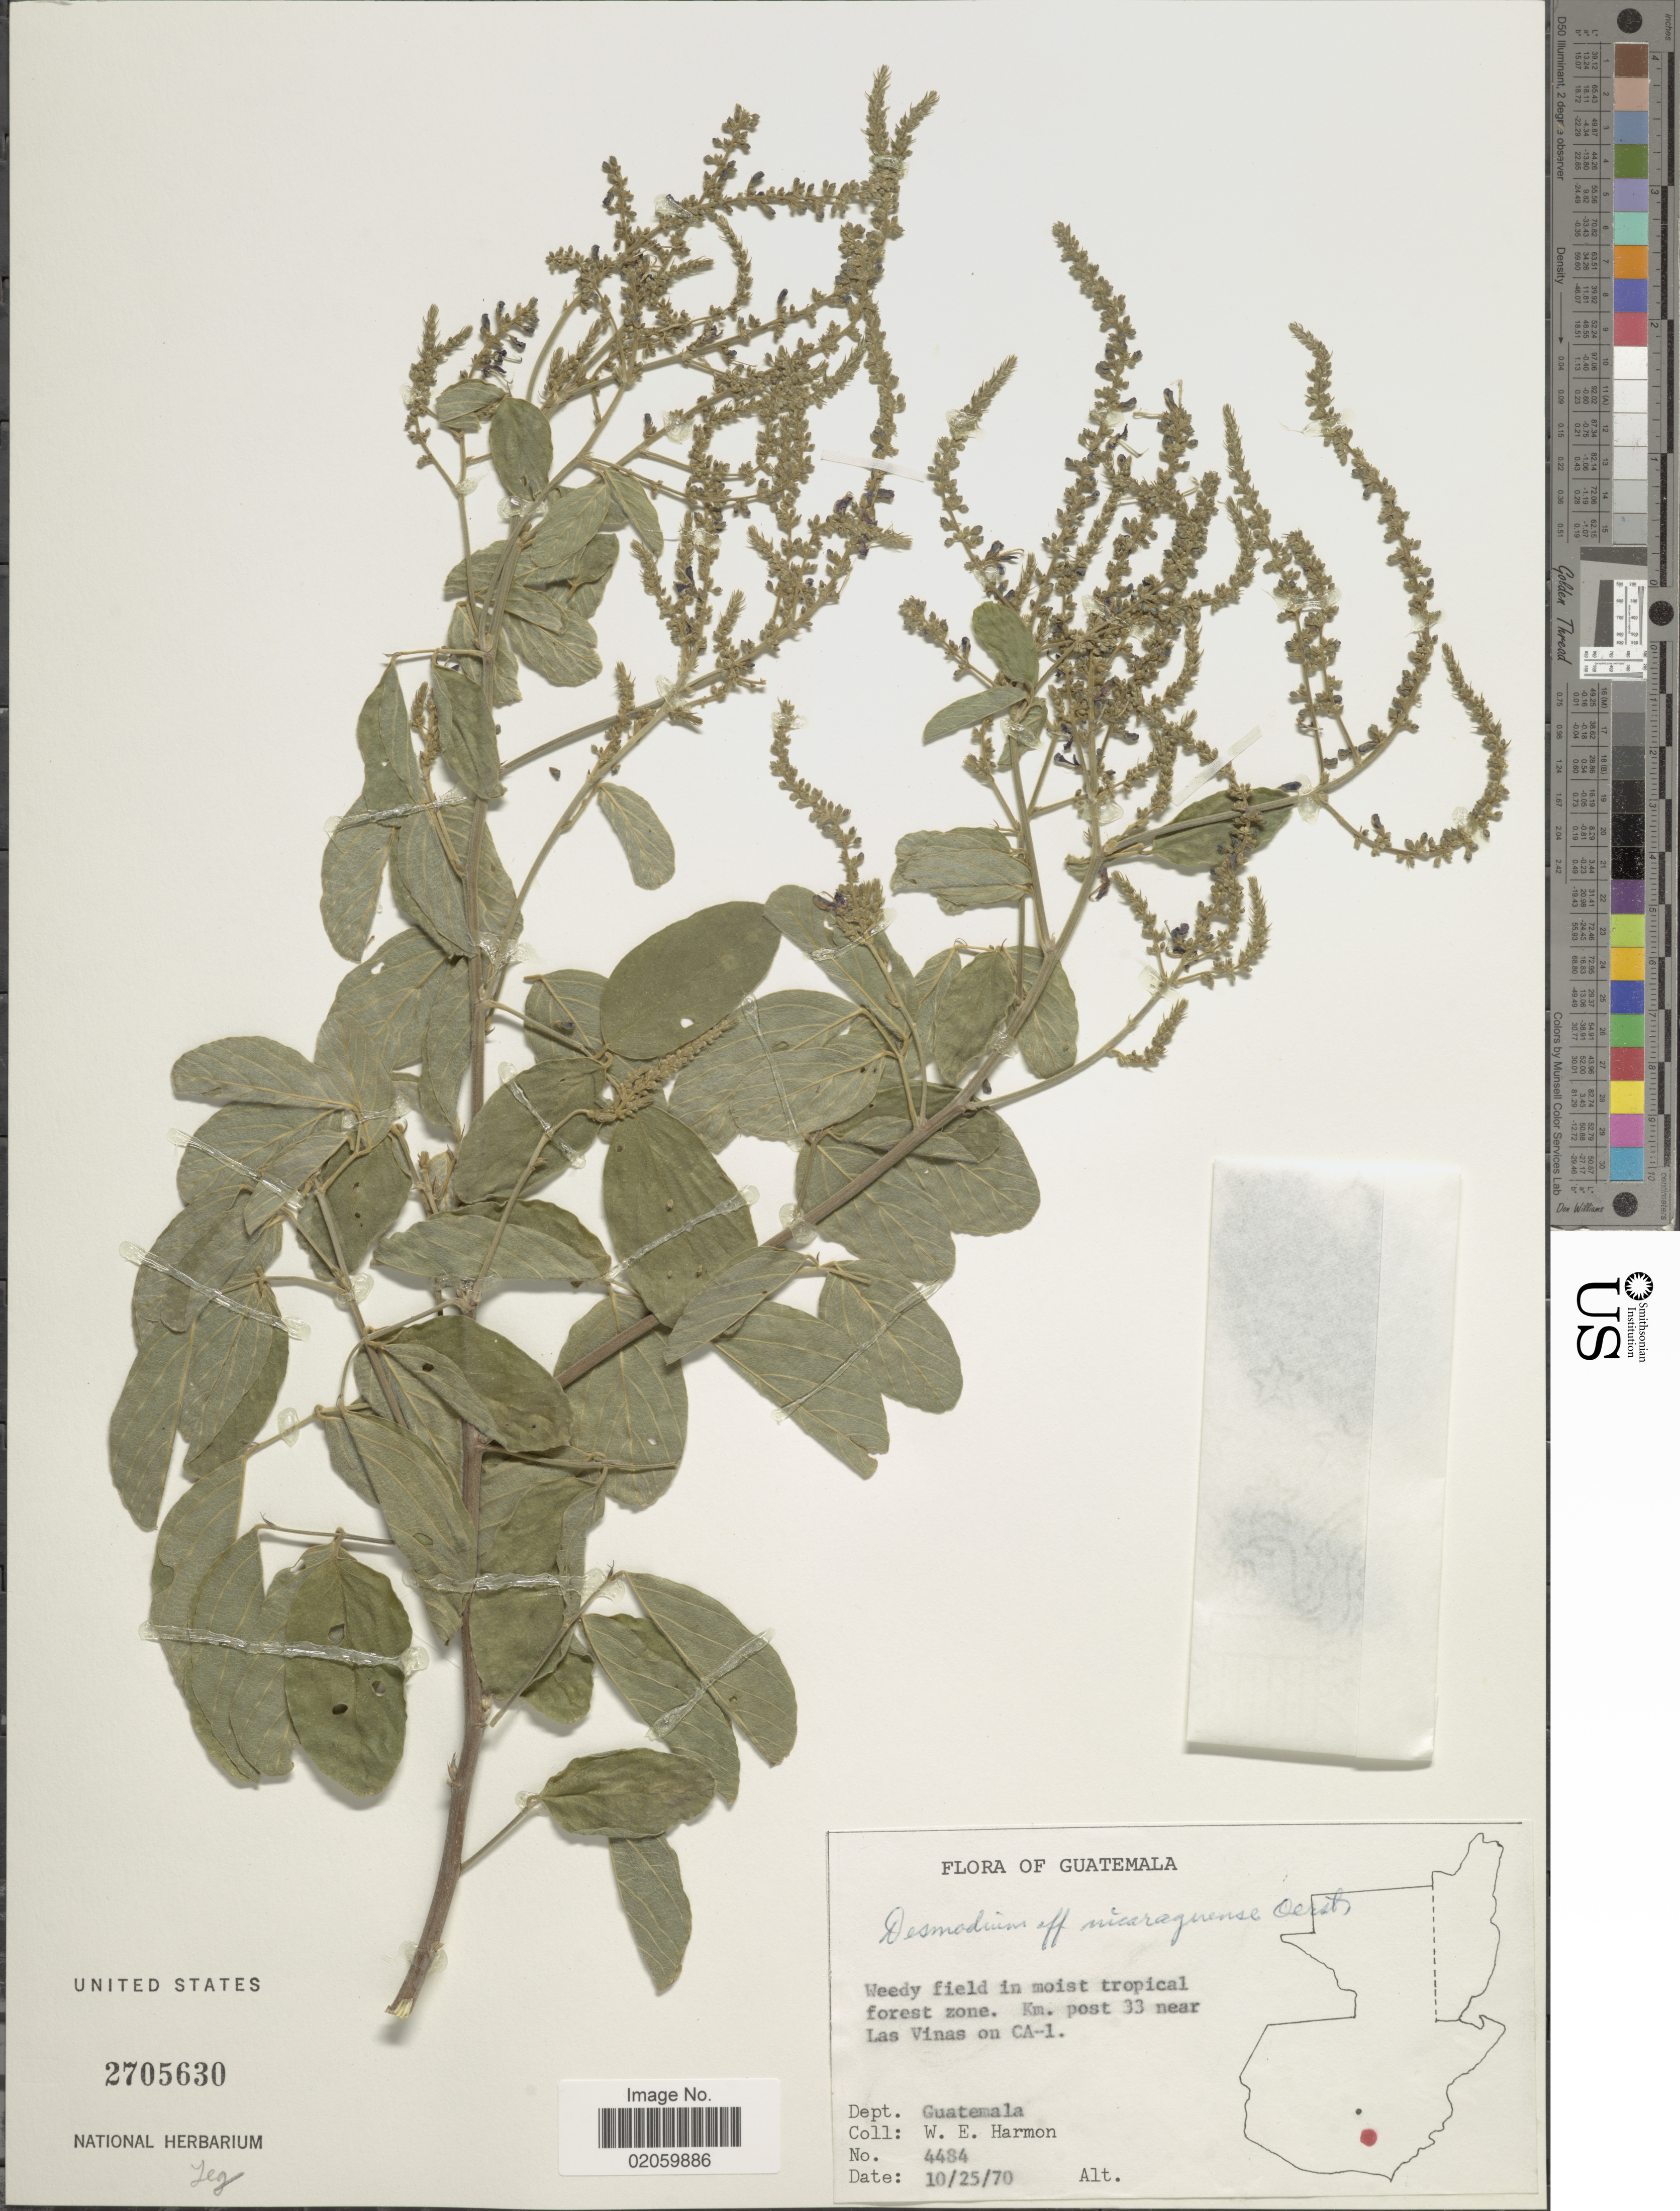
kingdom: Plantae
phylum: Tracheophyta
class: Magnoliopsida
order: Fabales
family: Fabaceae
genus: Desmodium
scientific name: Desmodium nicaraguense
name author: Oerst.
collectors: W. E. Harmon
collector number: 4484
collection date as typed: Transcribed d/m/y: 25/10/70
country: Guatemala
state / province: Guatemala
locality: Km. Post 33 near Las Vinas on Ca-1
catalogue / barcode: US 2705630